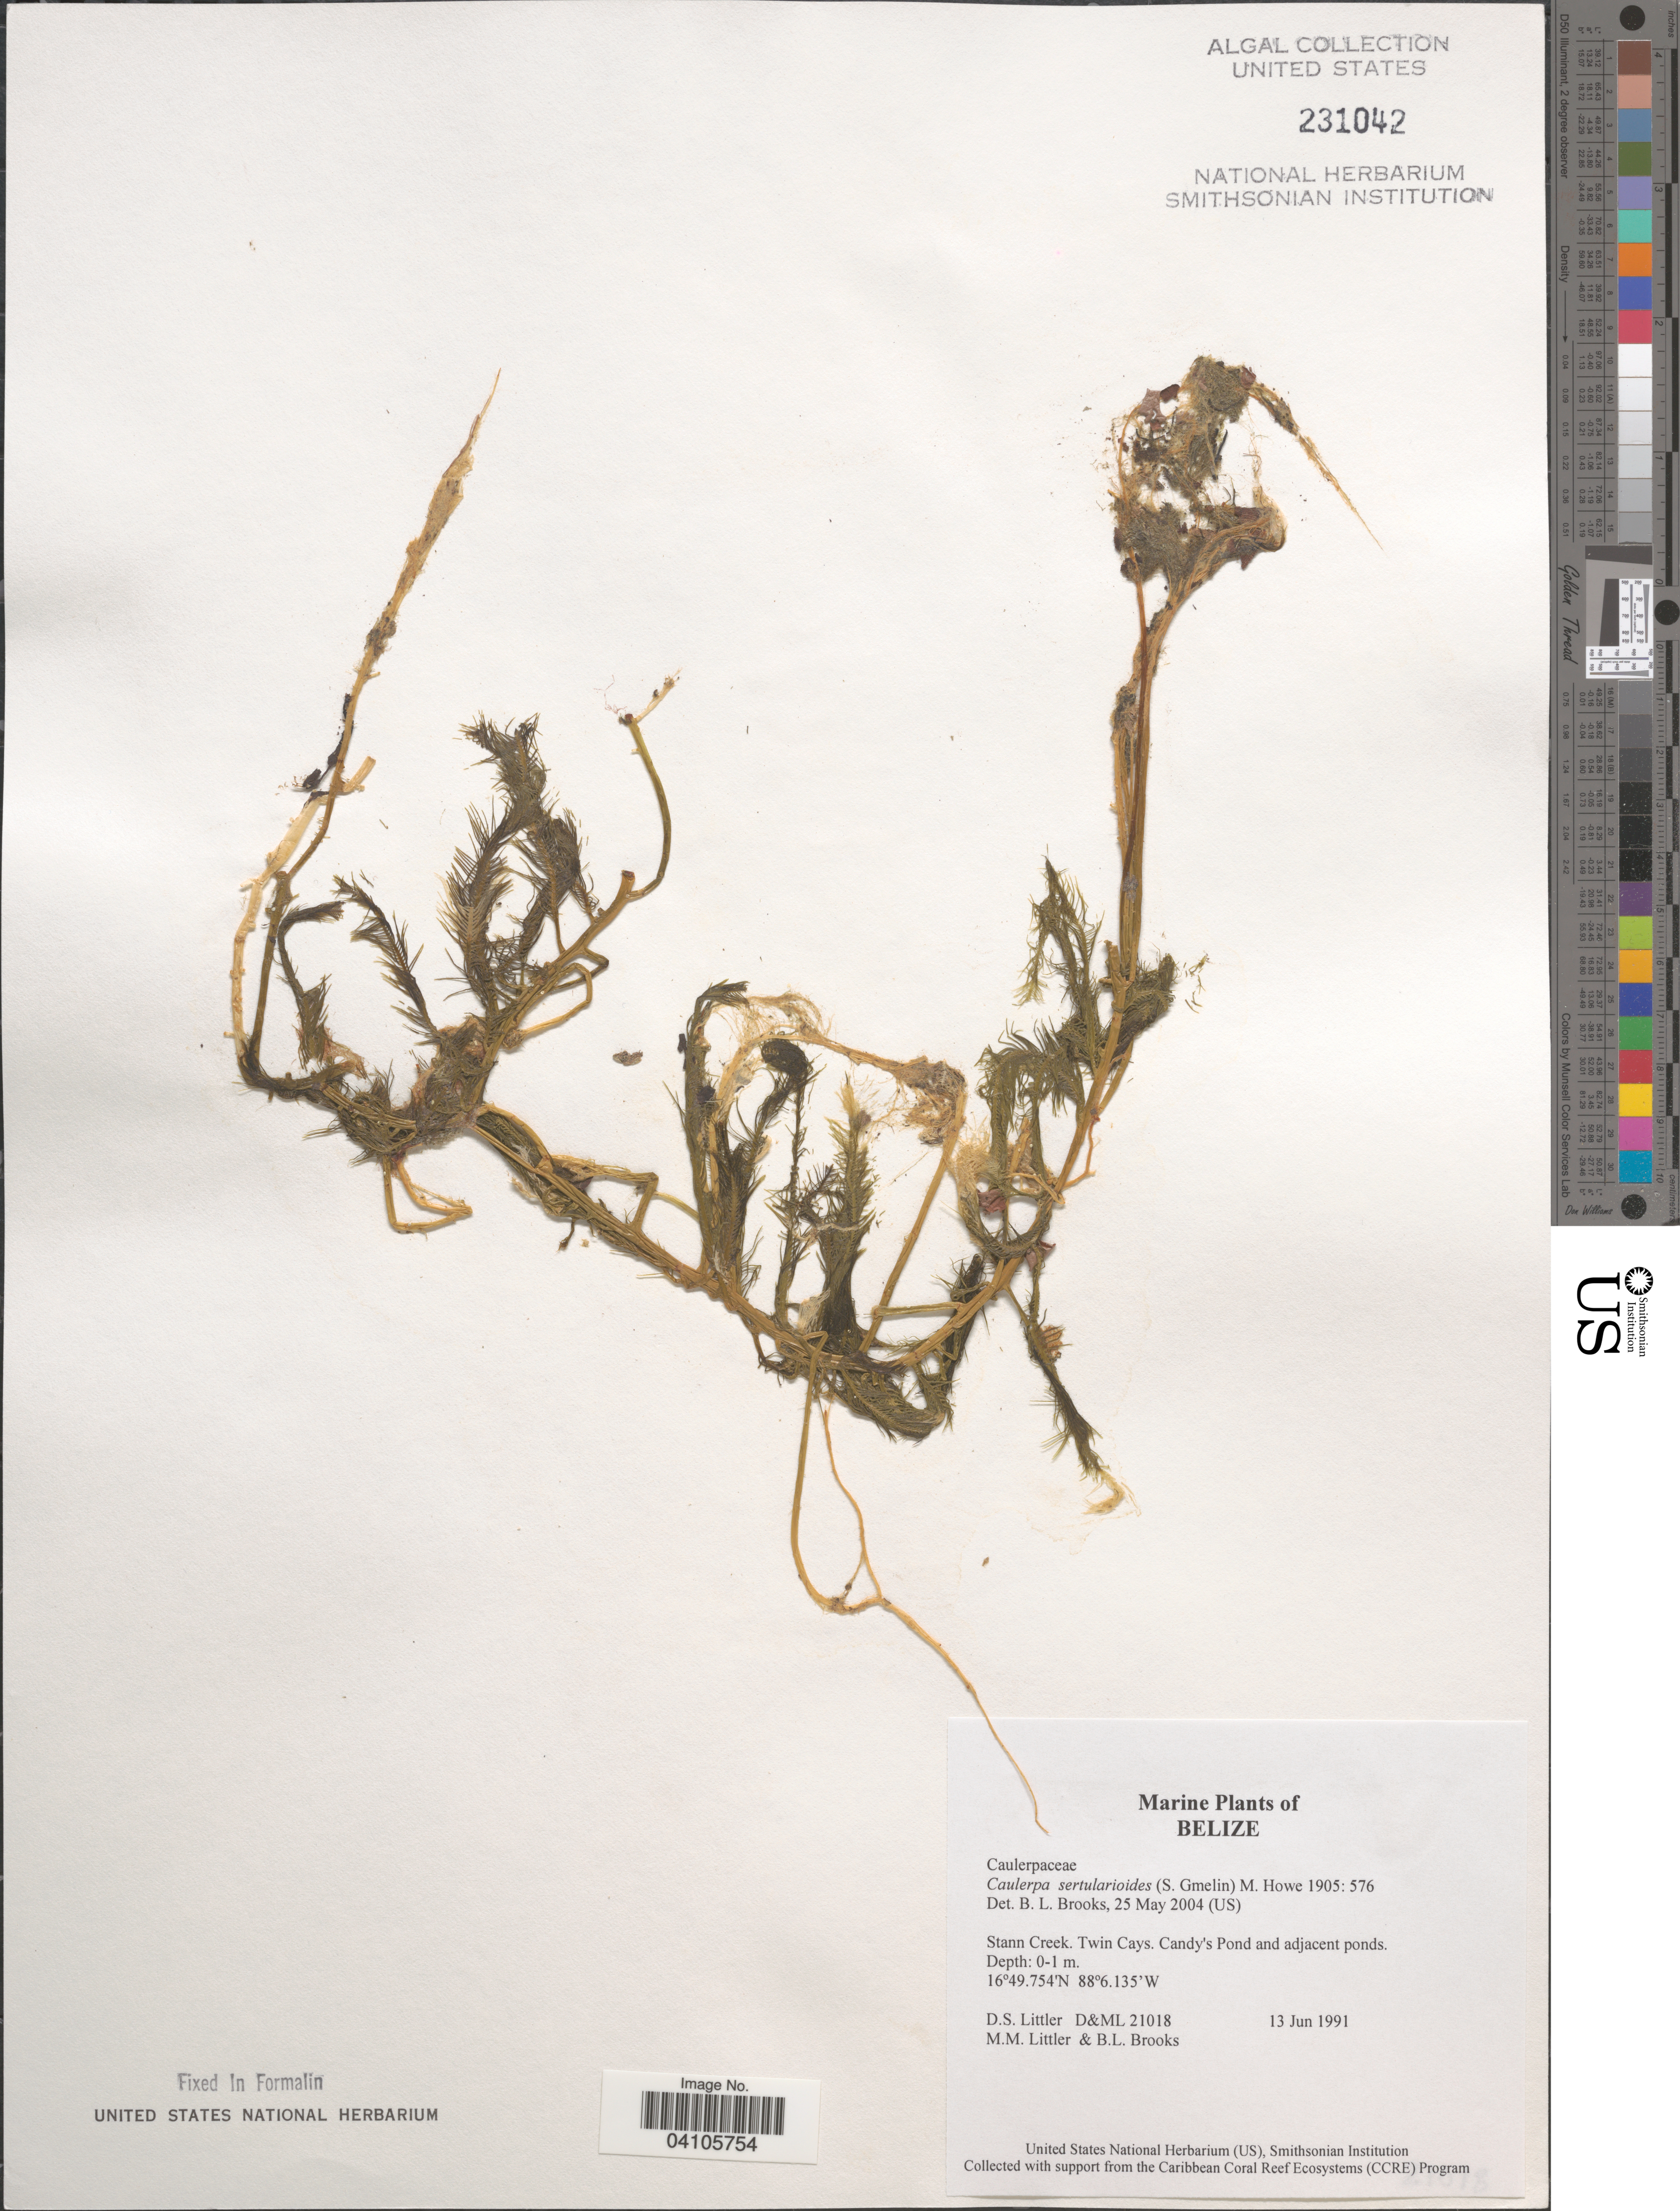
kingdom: Plantae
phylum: Chlorophyta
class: Ulvophyceae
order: Bryopsidales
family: Caulerpaceae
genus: Caulerpa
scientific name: Caulerpa sertularioides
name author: (S.G. Gmel.) M. Howe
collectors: D. S. Littler & B. Brooks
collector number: D&ML21018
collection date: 1991-06-13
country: Belize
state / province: Belize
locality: Stann Creek. Twin Cays. Candy's Pond and adjacent ponds.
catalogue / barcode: US 231042